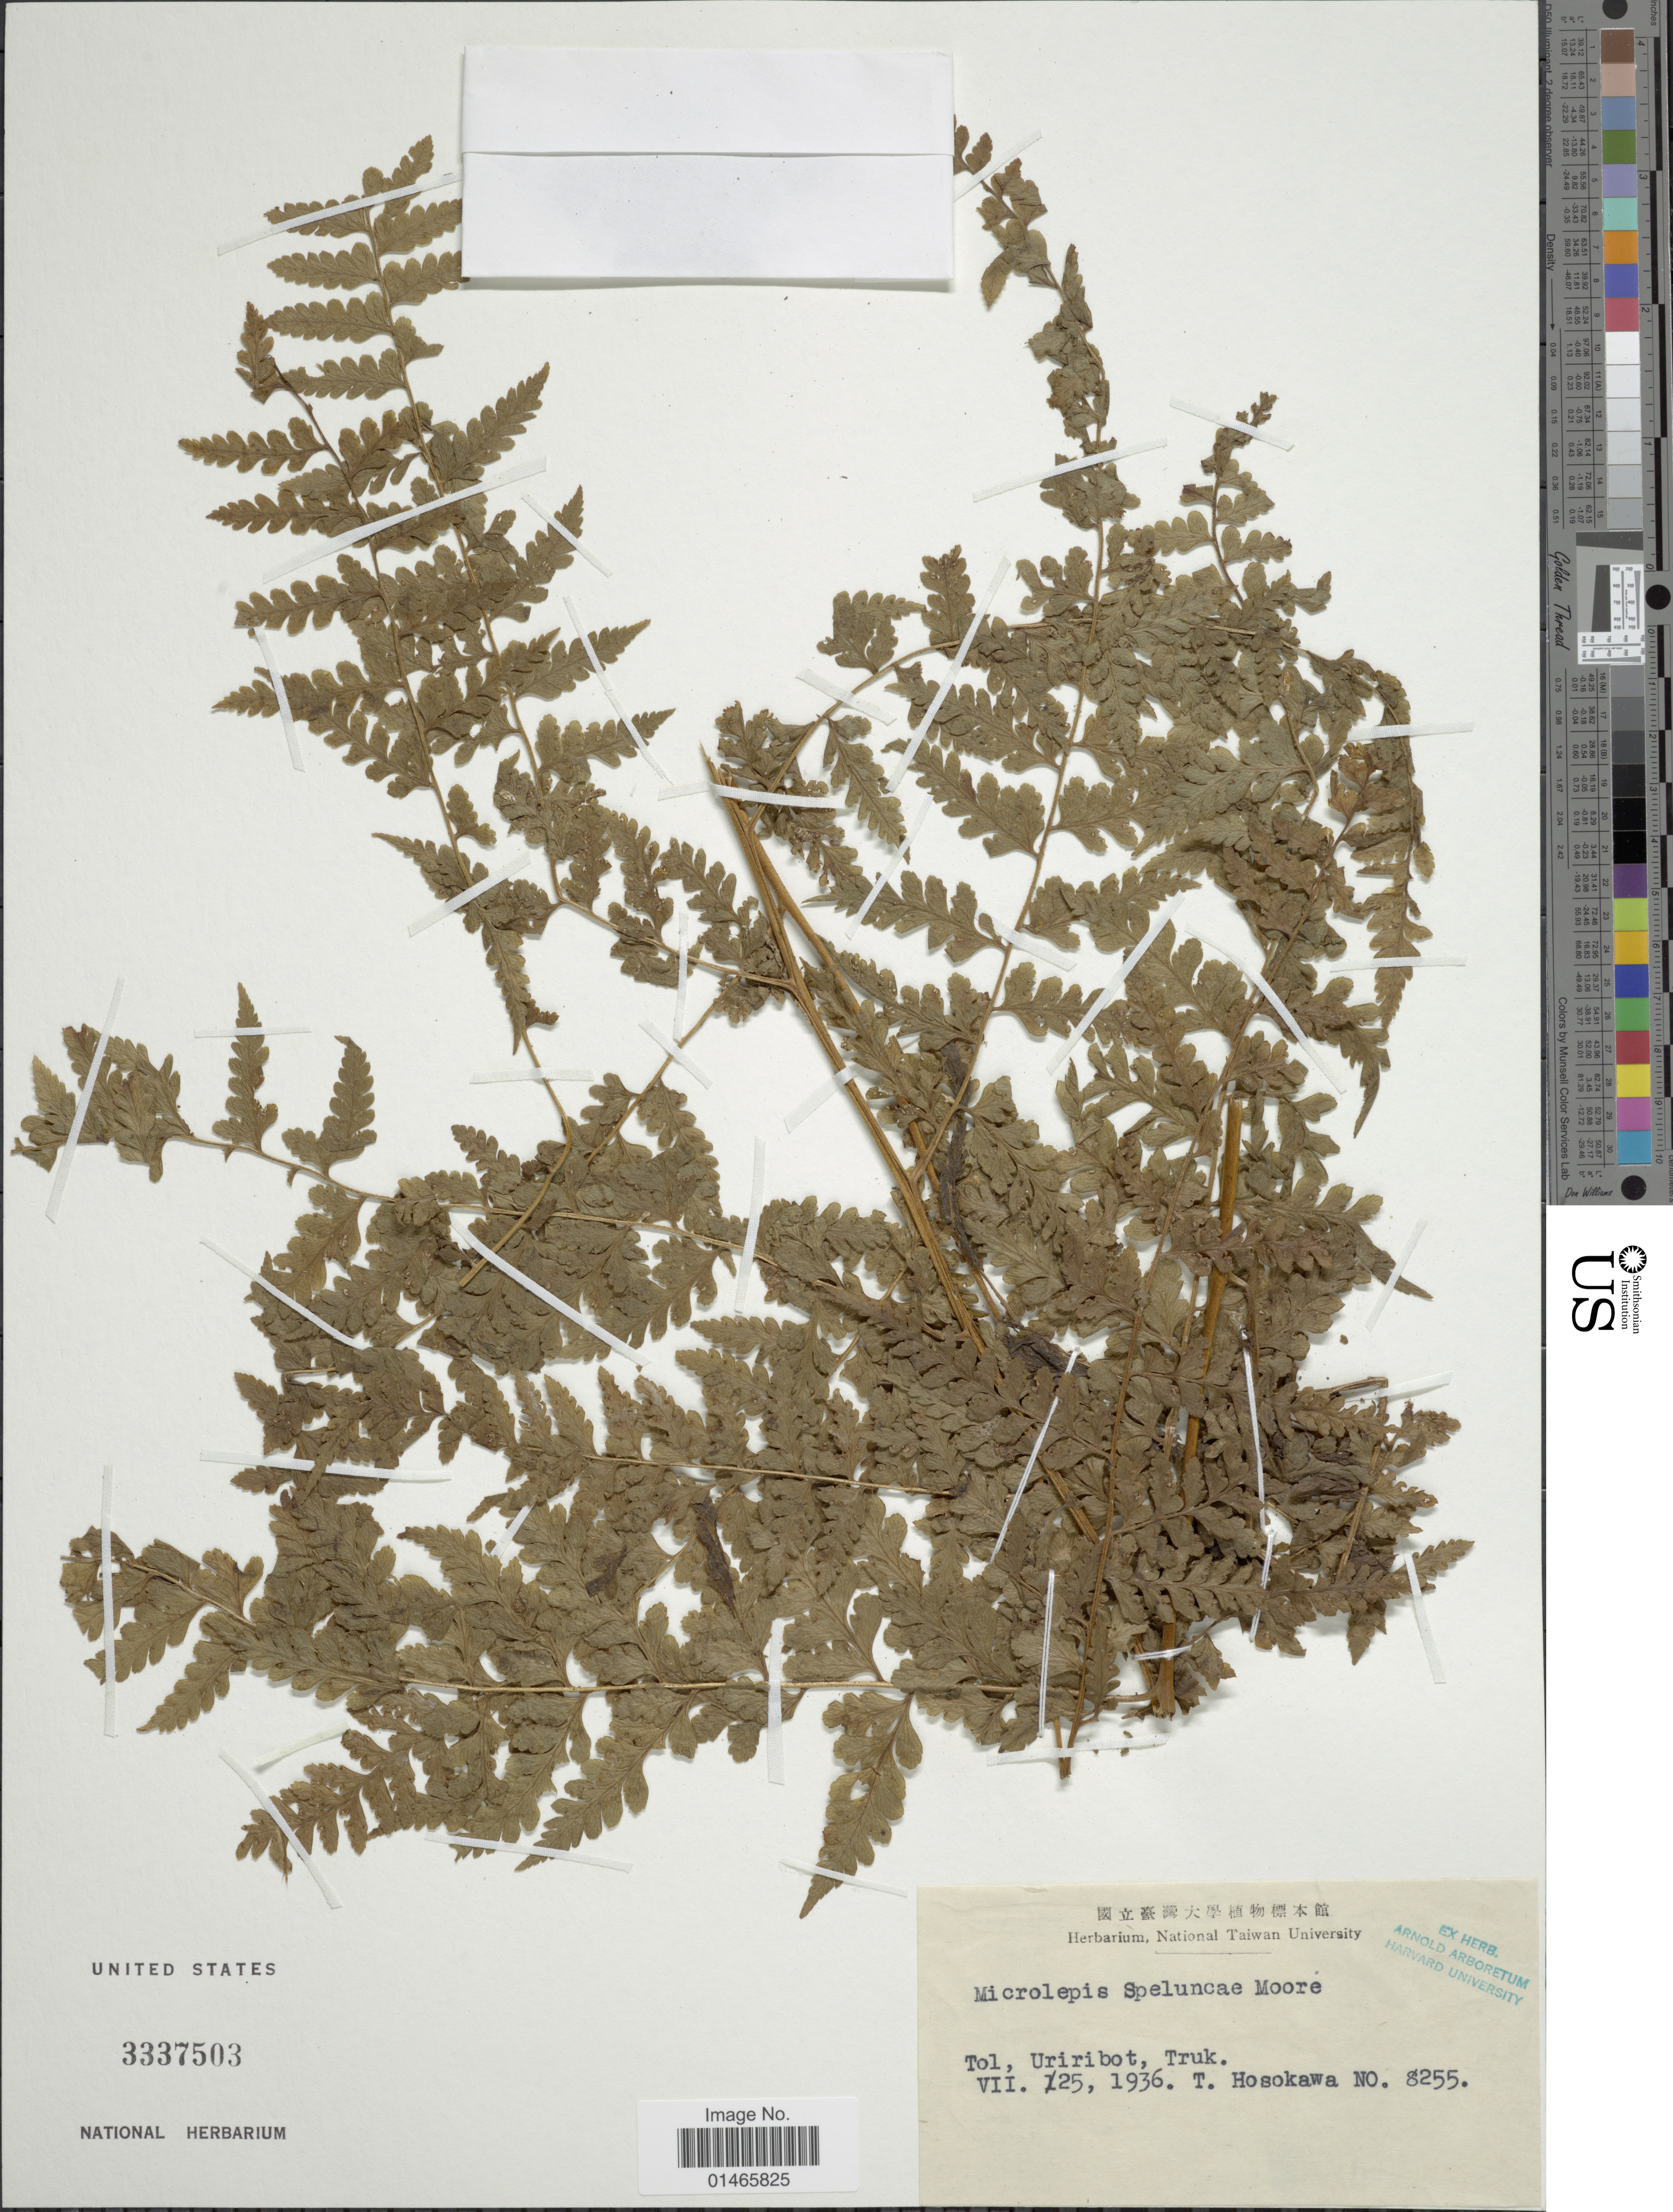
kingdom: Plantae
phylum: Tracheophyta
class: Polypodiopsida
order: Polypodiales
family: Dennstaedtiaceae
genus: Microlepia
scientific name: Microlepia speluncae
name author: (L.) T. Moore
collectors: T. Hosokawa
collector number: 8255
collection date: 1936-07-25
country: Micronesia, Federated States of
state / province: Truk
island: Tol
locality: Uriribot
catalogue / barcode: US 3337503